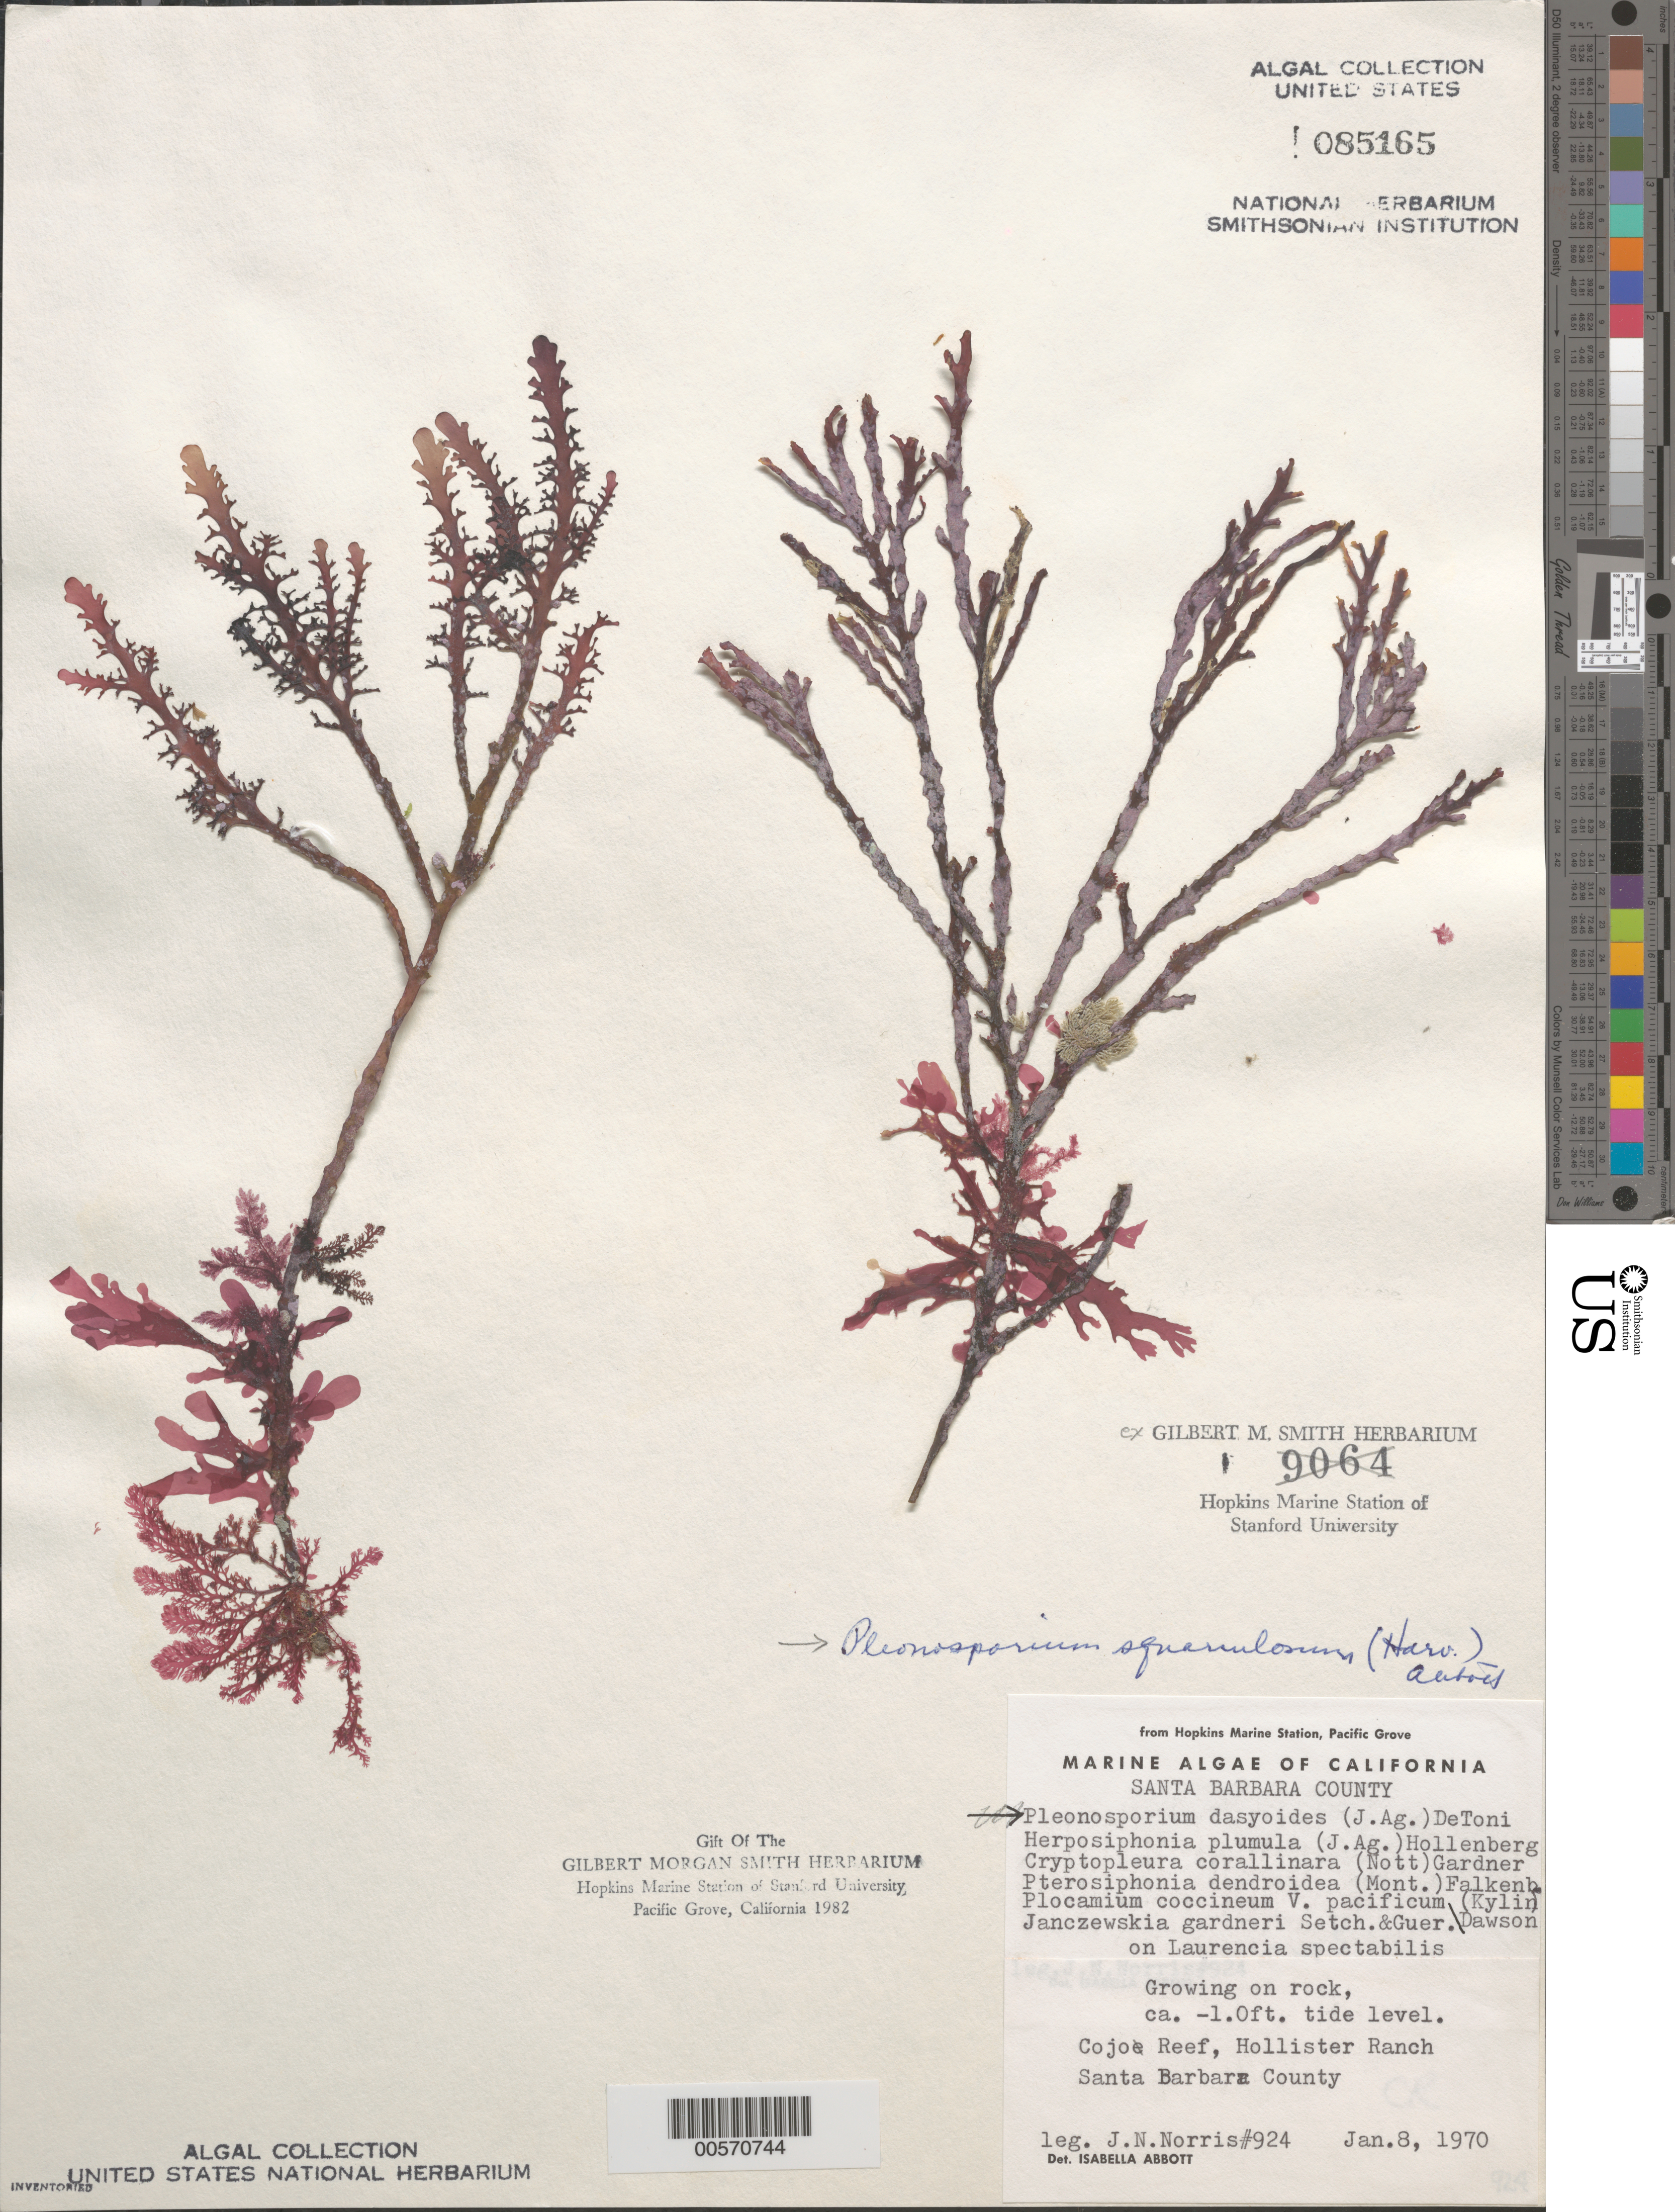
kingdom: Plantae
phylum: Rhodophyta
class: Florideophyceae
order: Ceramiales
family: Wrangeliaceae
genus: Pleonosporium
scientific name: Pleonosporium squarrulosum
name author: (Harv.) I.A. Abbott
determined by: Abbott, Isabella A.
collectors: J. N. Norris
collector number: JN-924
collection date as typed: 08 Jan 1970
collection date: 1970-01-08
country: United States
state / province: California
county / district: Santa Barbara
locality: Cojo Reef, Hollister Ranch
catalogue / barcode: US 85165